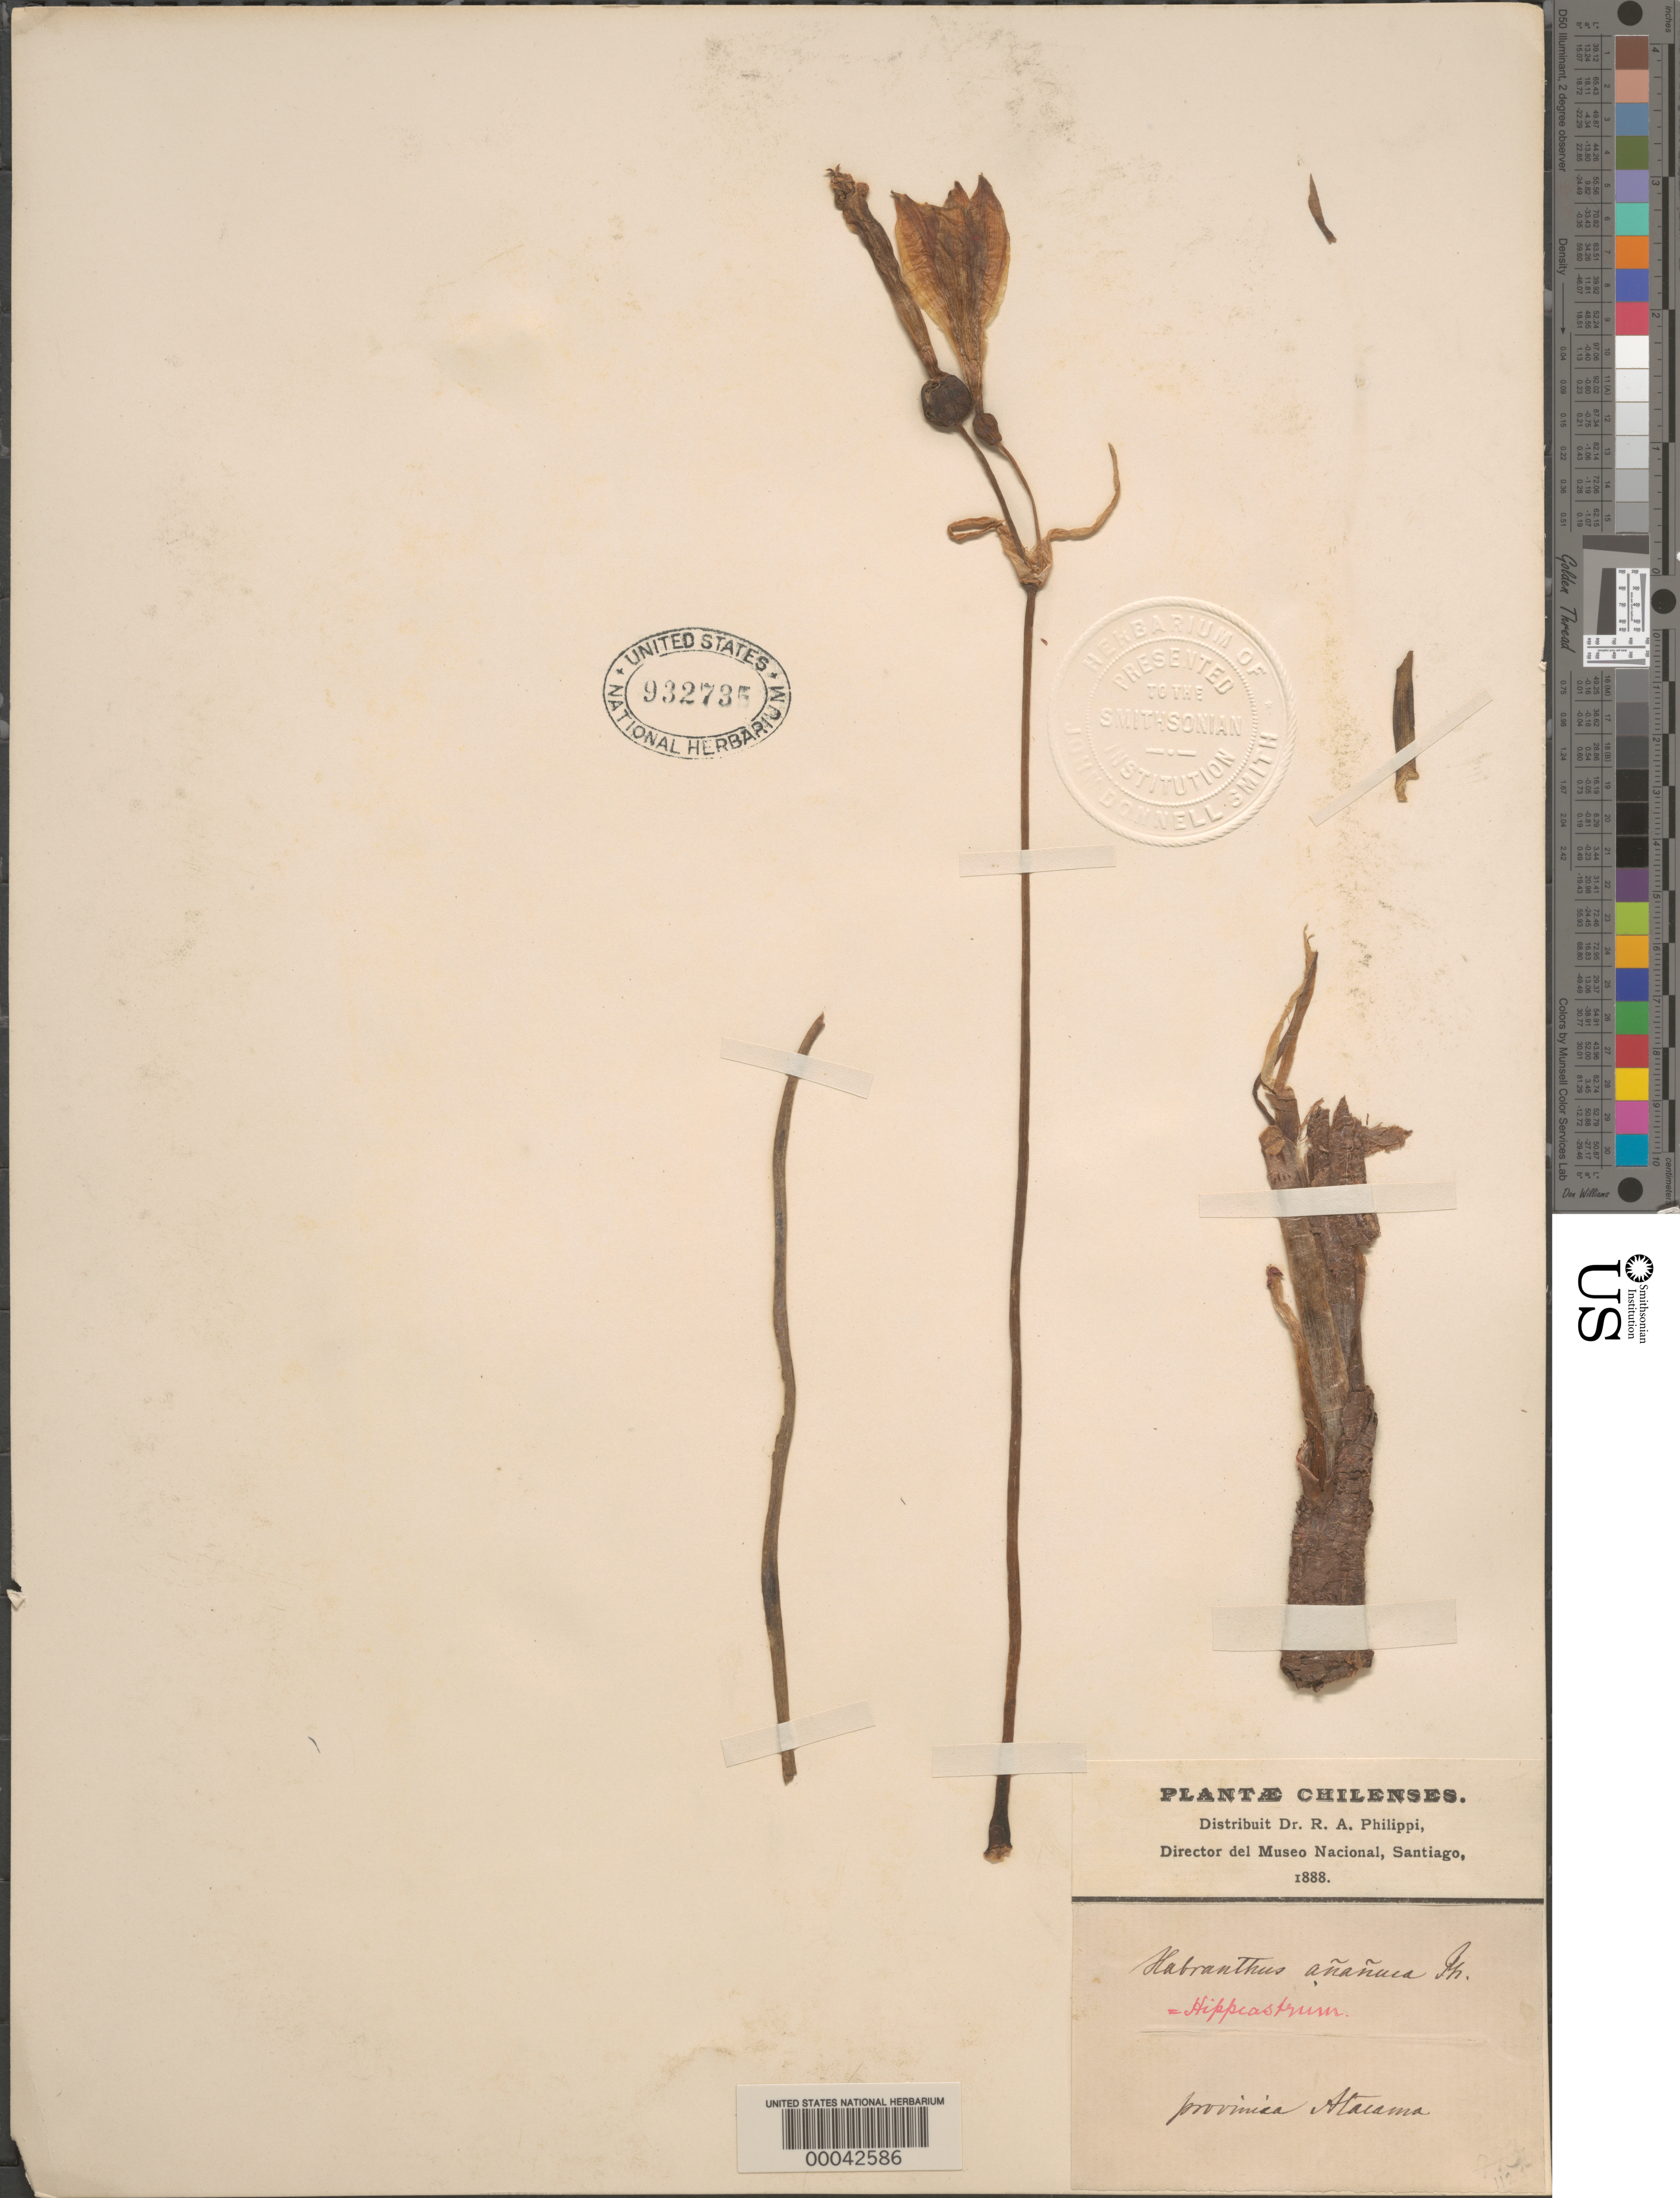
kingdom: Plantae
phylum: Tracheophyta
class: Liliopsida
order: Asparagales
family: Amaryllidaceae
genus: Hippeastrum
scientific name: Hippeastrum ananuca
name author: Phil.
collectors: R. A. Philippi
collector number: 1125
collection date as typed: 1888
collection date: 1888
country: Chile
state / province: Atacama (III)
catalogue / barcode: US 932735